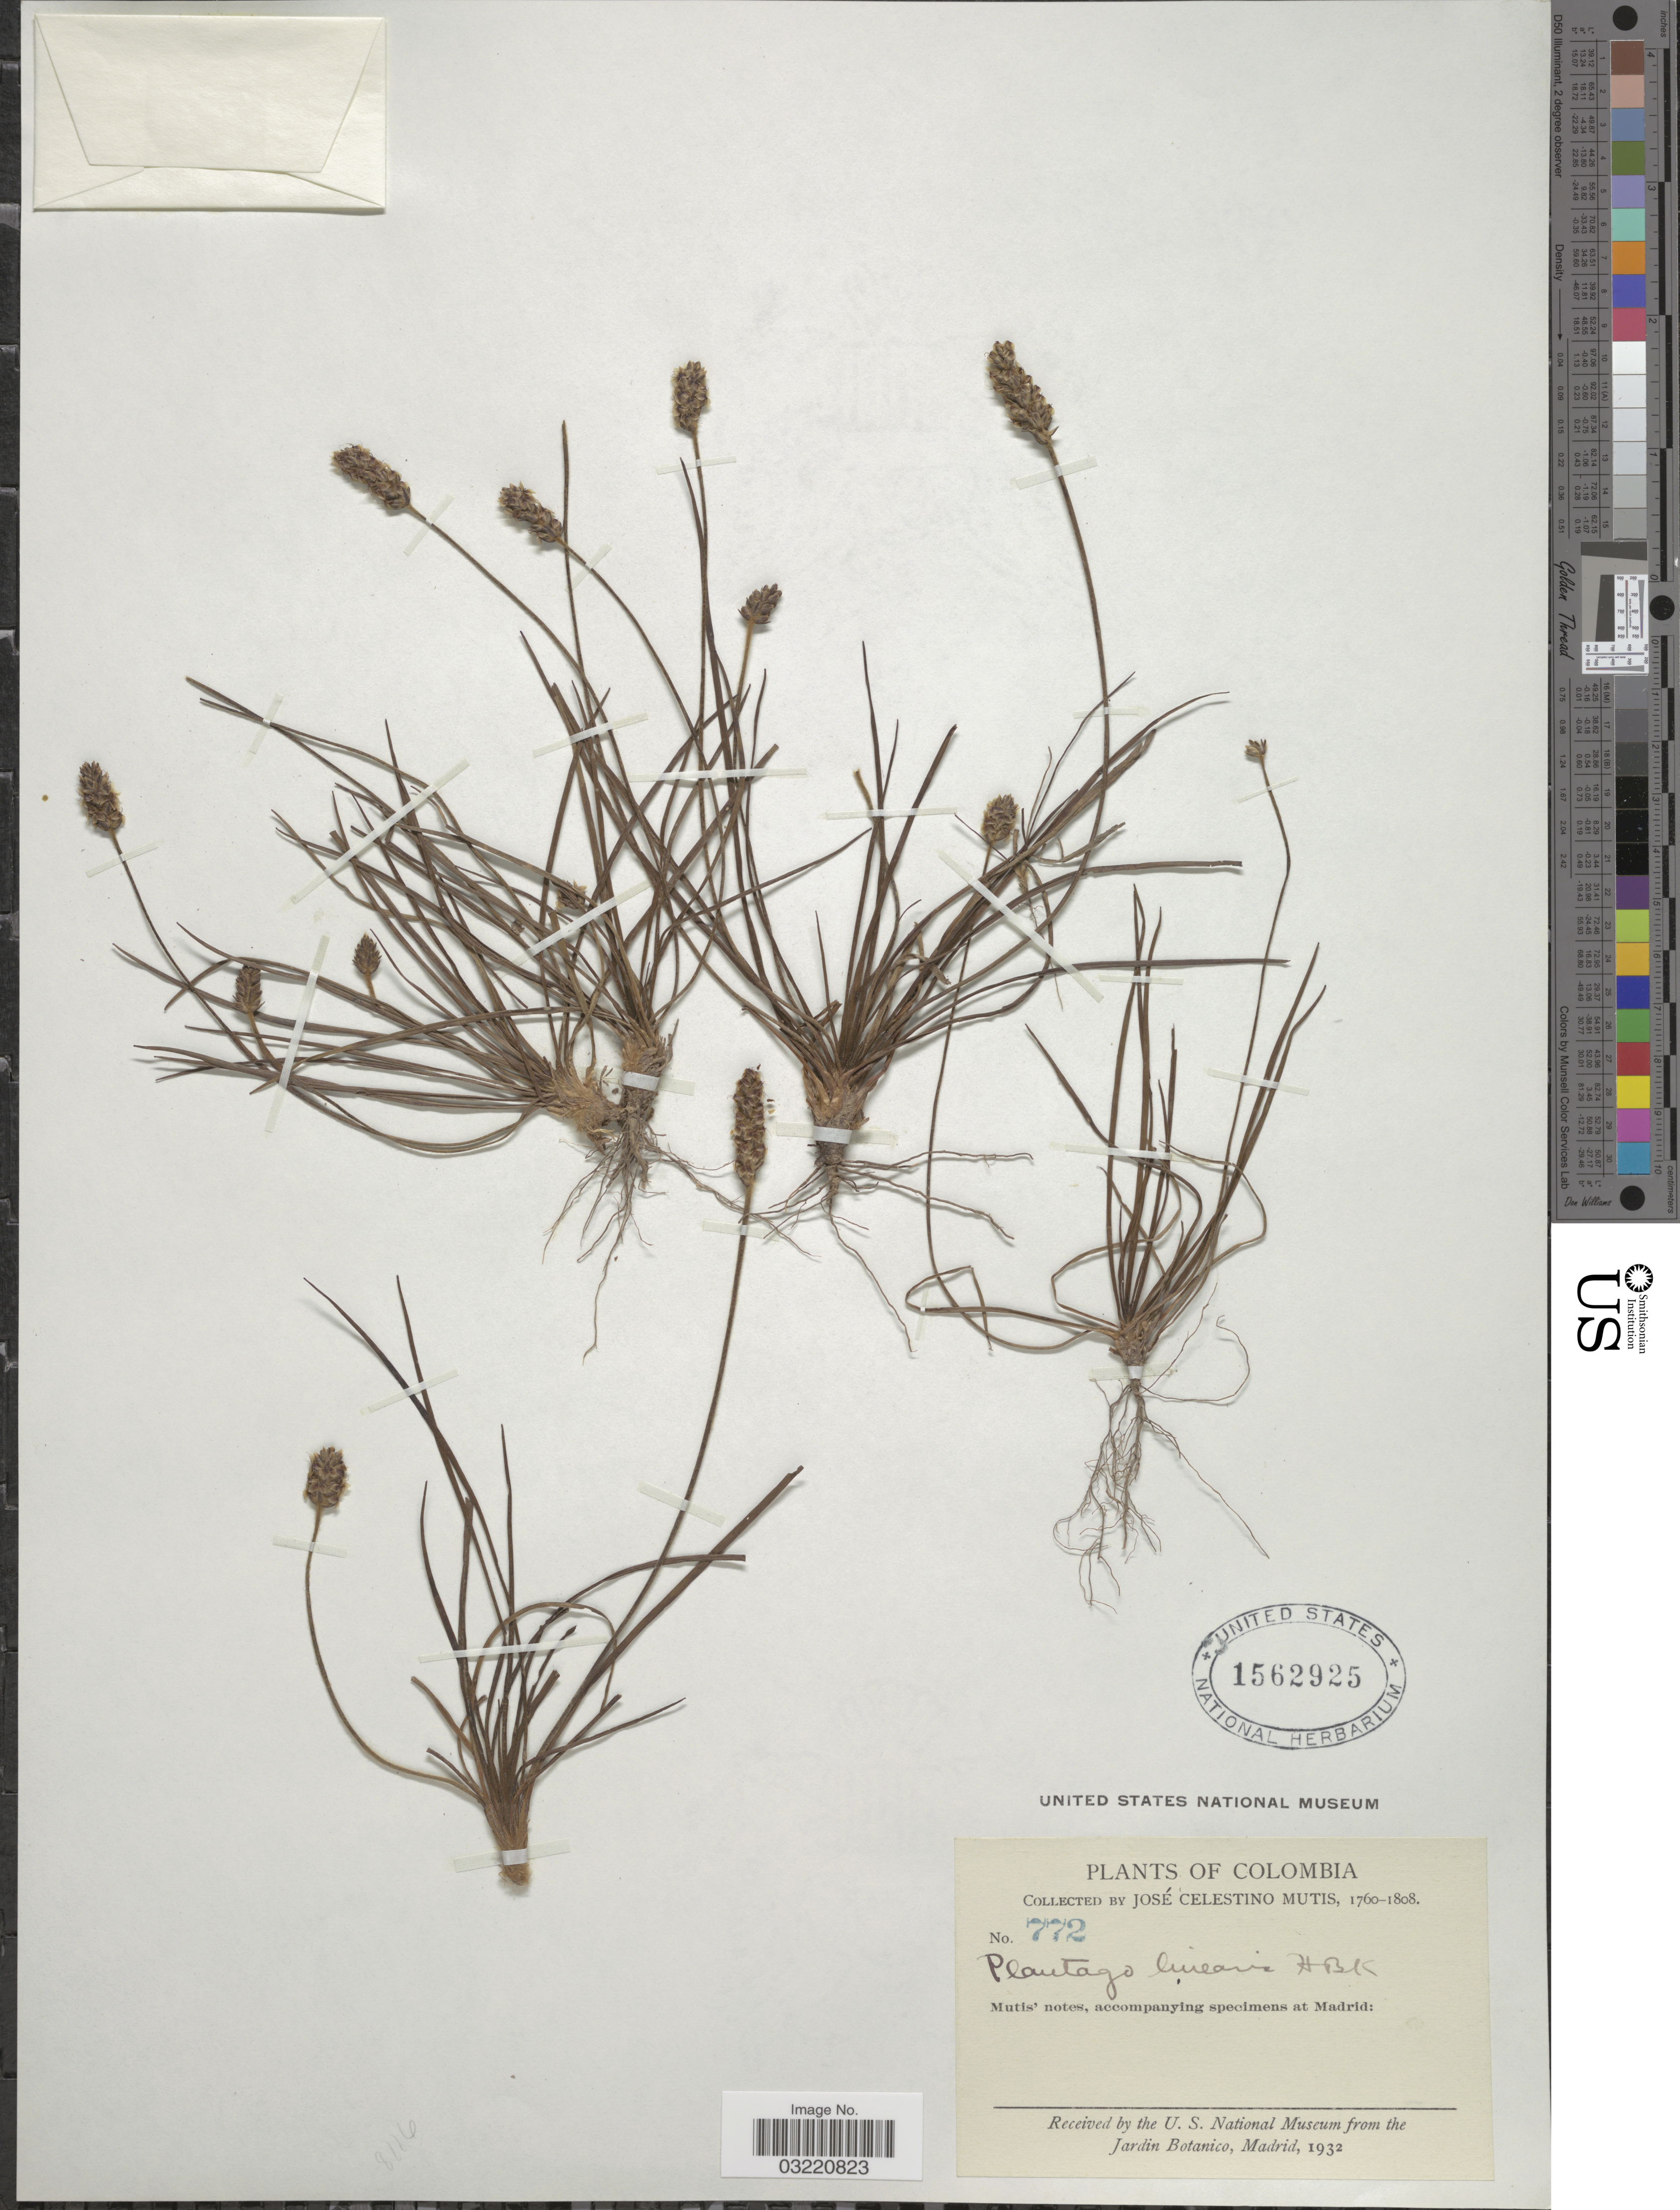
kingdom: Plantae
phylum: Tracheophyta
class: Magnoliopsida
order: Lamiales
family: Plantaginaceae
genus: Plantago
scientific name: Plantago linearis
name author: Kunth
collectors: J. C. B. Mutis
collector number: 772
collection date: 1760/1808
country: Colombia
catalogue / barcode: US 1562925